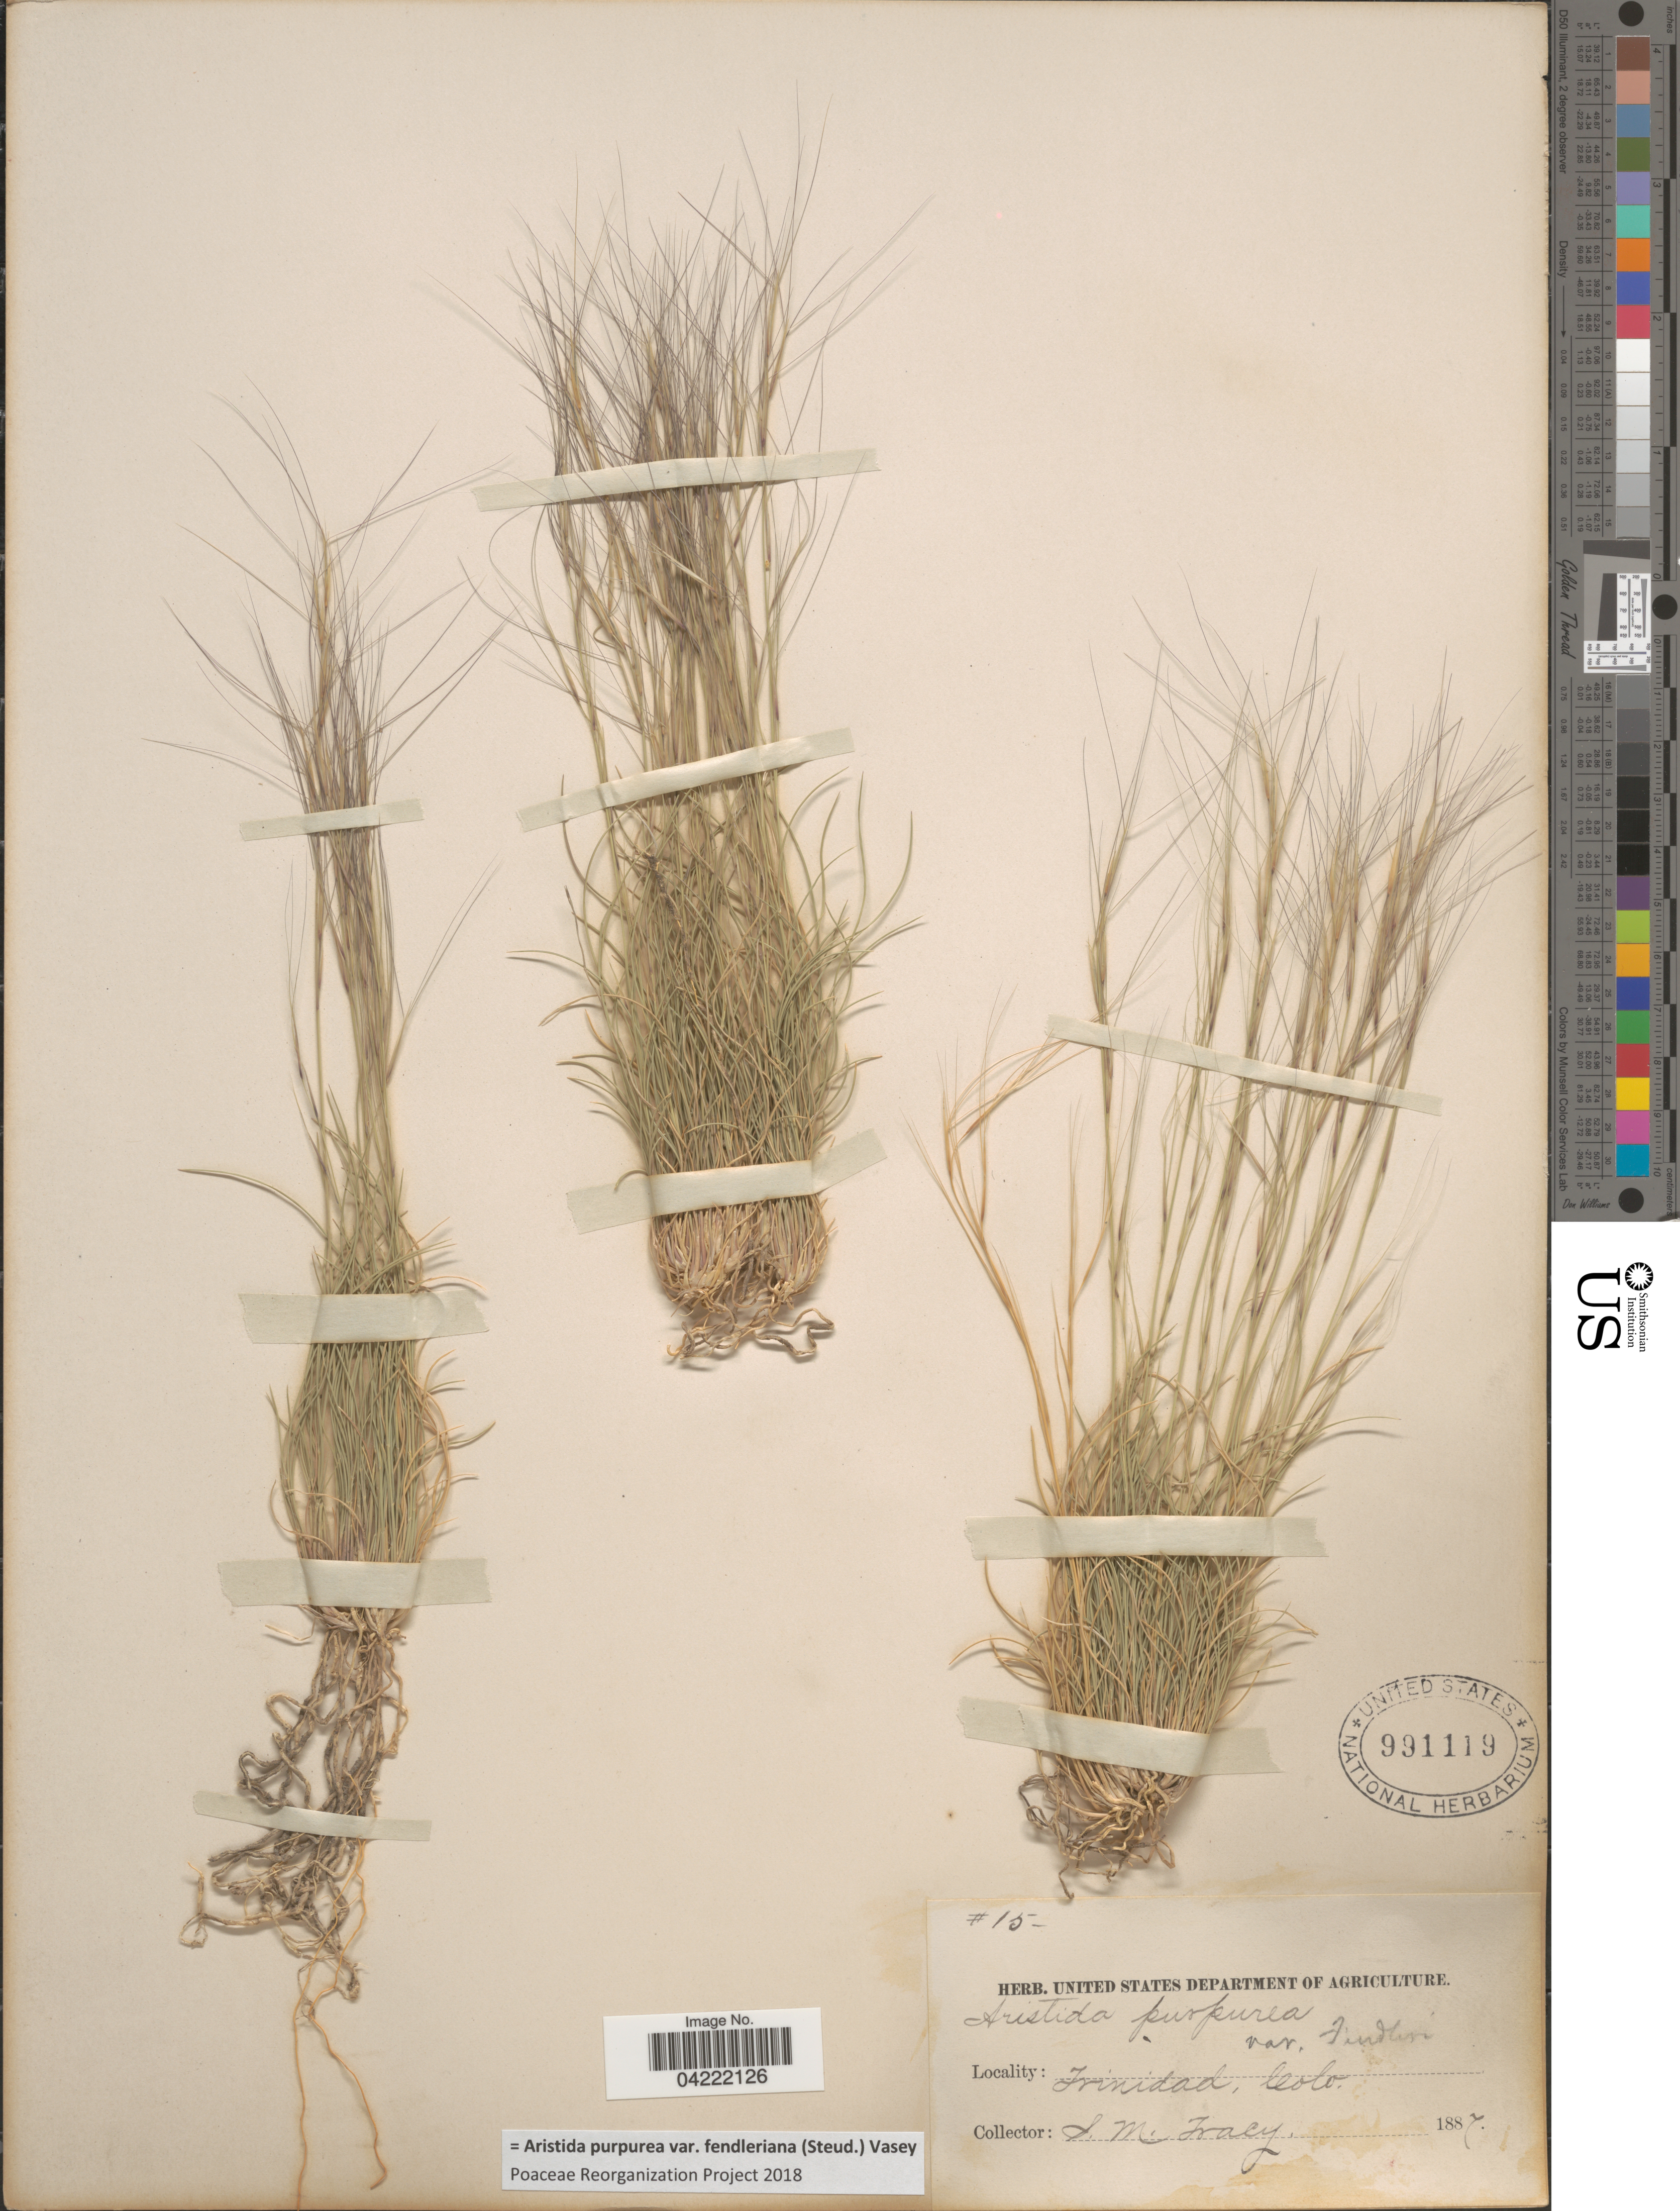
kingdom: Plantae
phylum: Tracheophyta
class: Liliopsida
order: Poales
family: Poaceae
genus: Aristida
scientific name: Aristida purpurea var. fendleriana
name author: (Steud.) Vasey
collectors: S. M. Tracy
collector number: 15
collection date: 1887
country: United States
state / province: Colorado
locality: Trinidad.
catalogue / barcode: US 991119